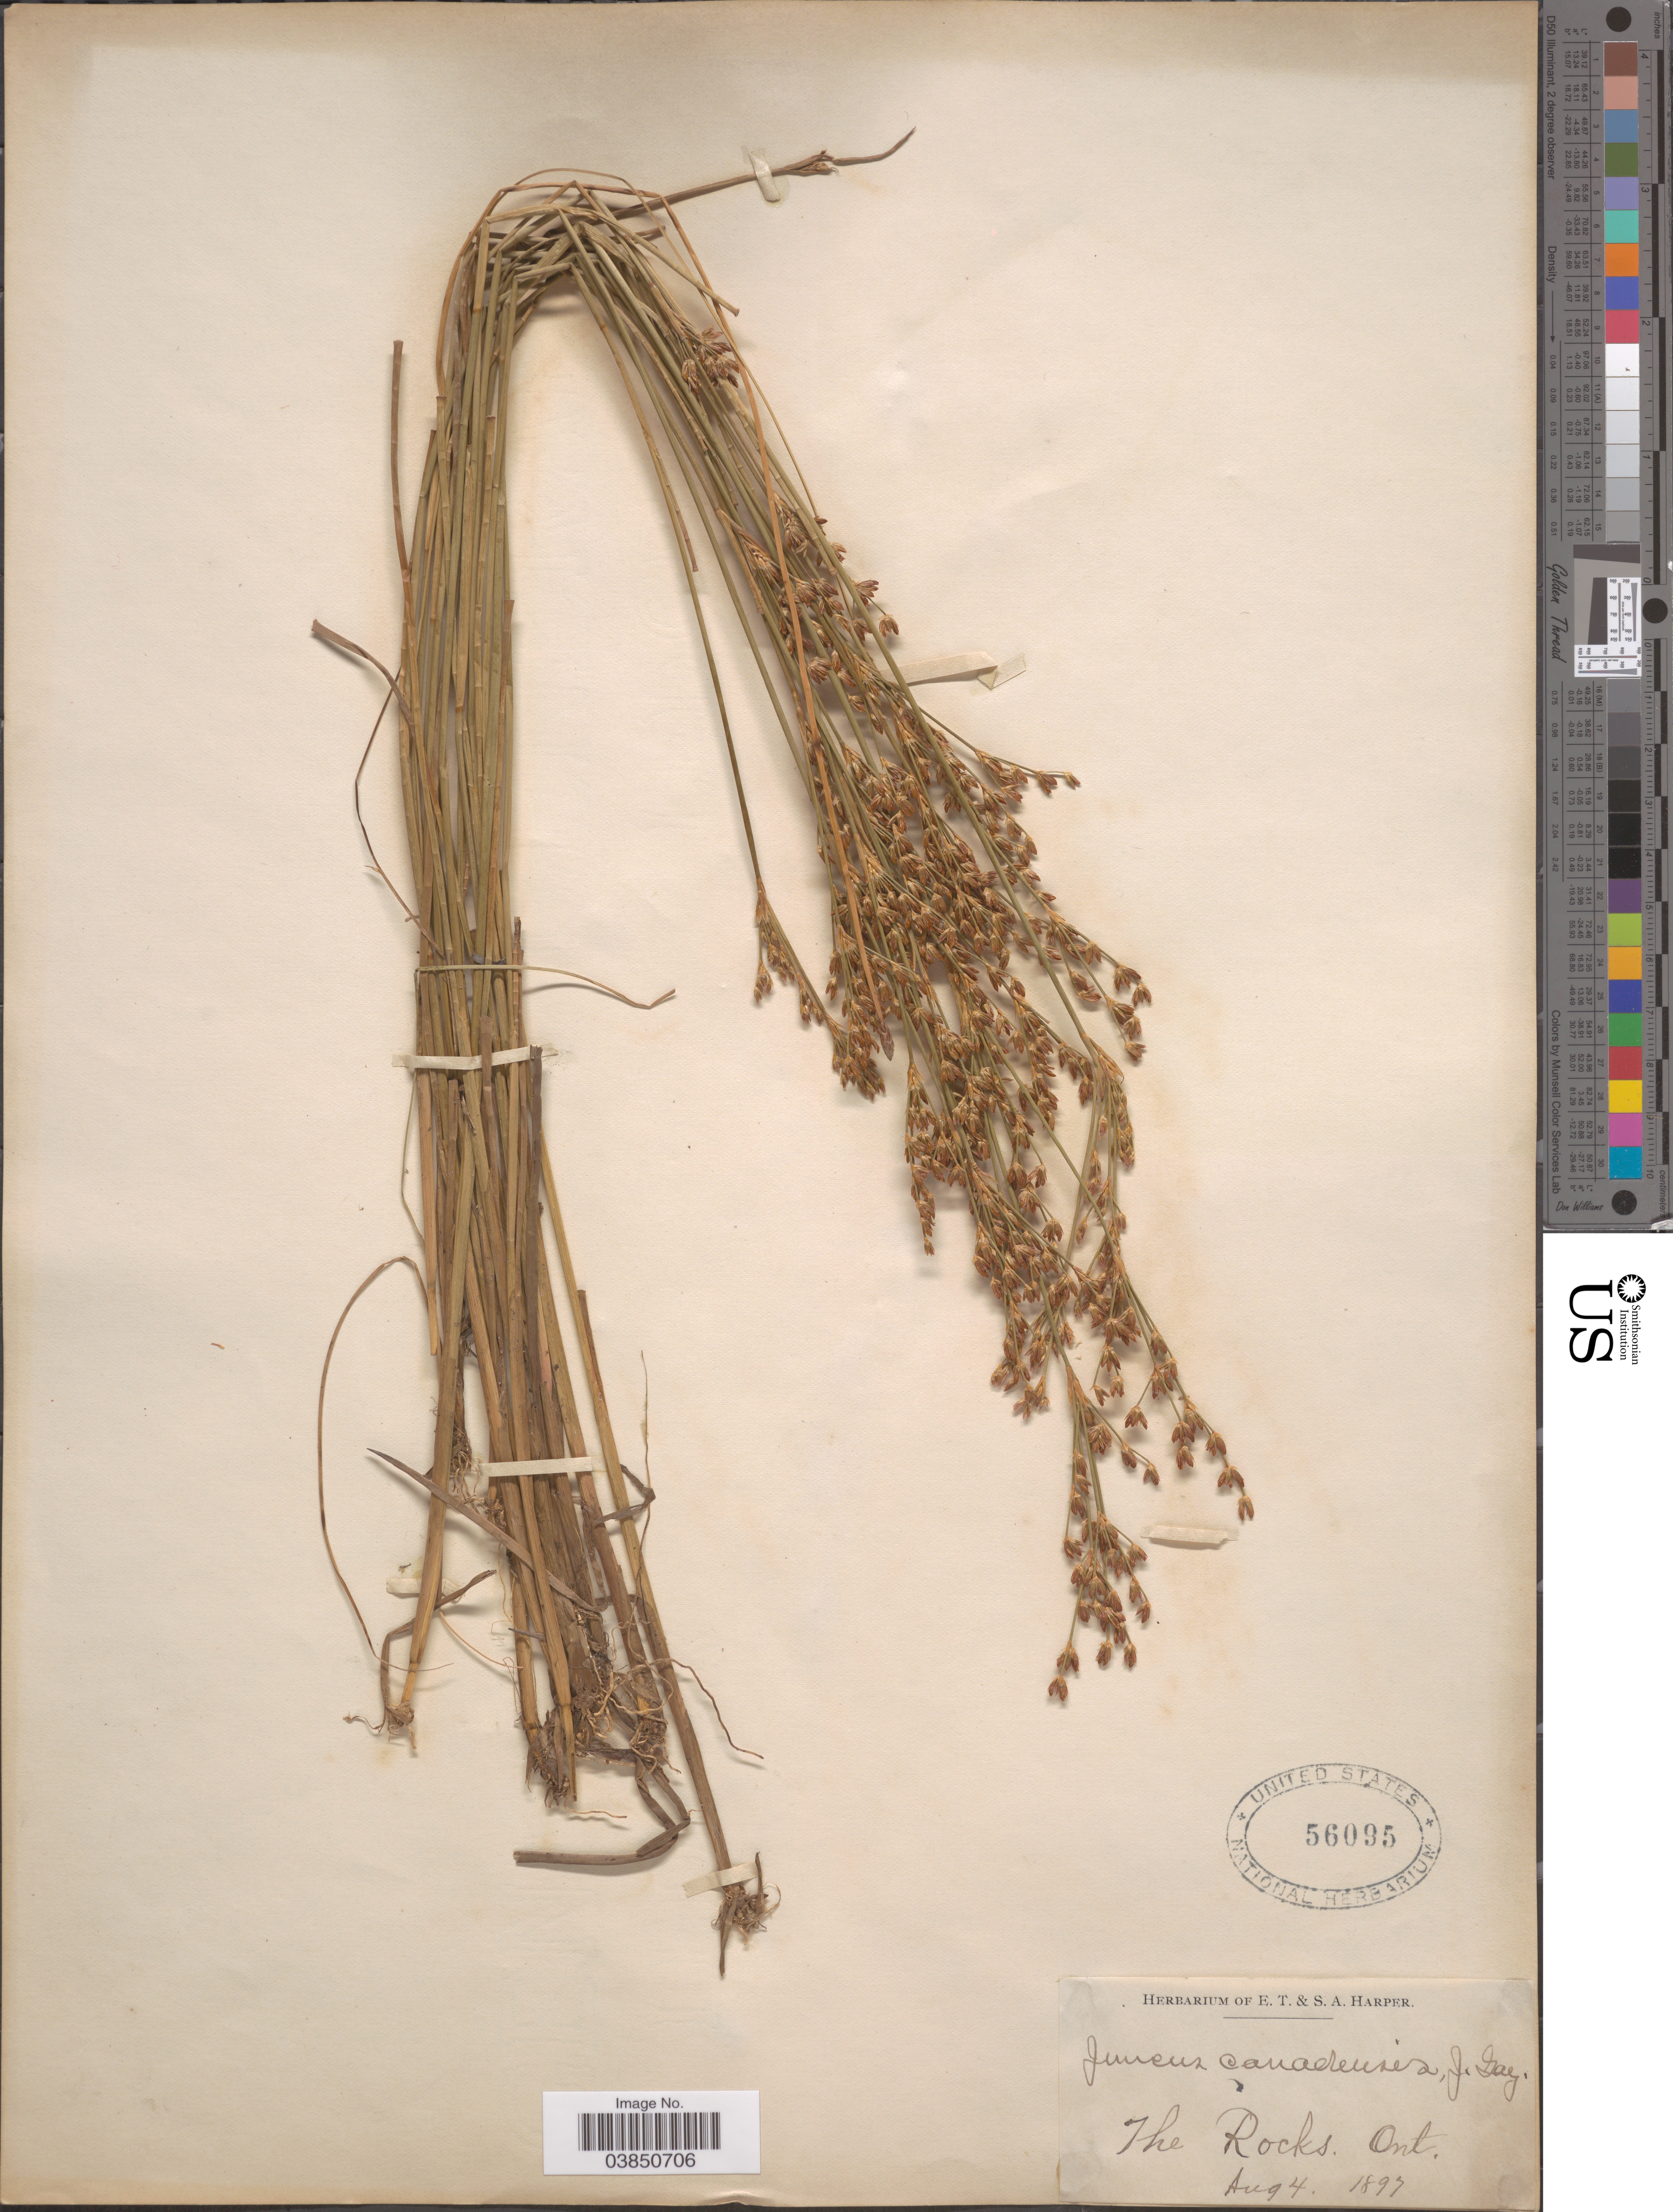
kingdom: Plantae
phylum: Tracheophyta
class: Liliopsida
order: Poales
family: Juncaceae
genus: Juncus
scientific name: Juncus brevicaudatus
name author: (Engelm.) Fernald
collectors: ex herb. E. T. & S. A. Harper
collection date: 1897-08-04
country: Canada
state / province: Ontario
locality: The Rocks.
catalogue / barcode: US 56095